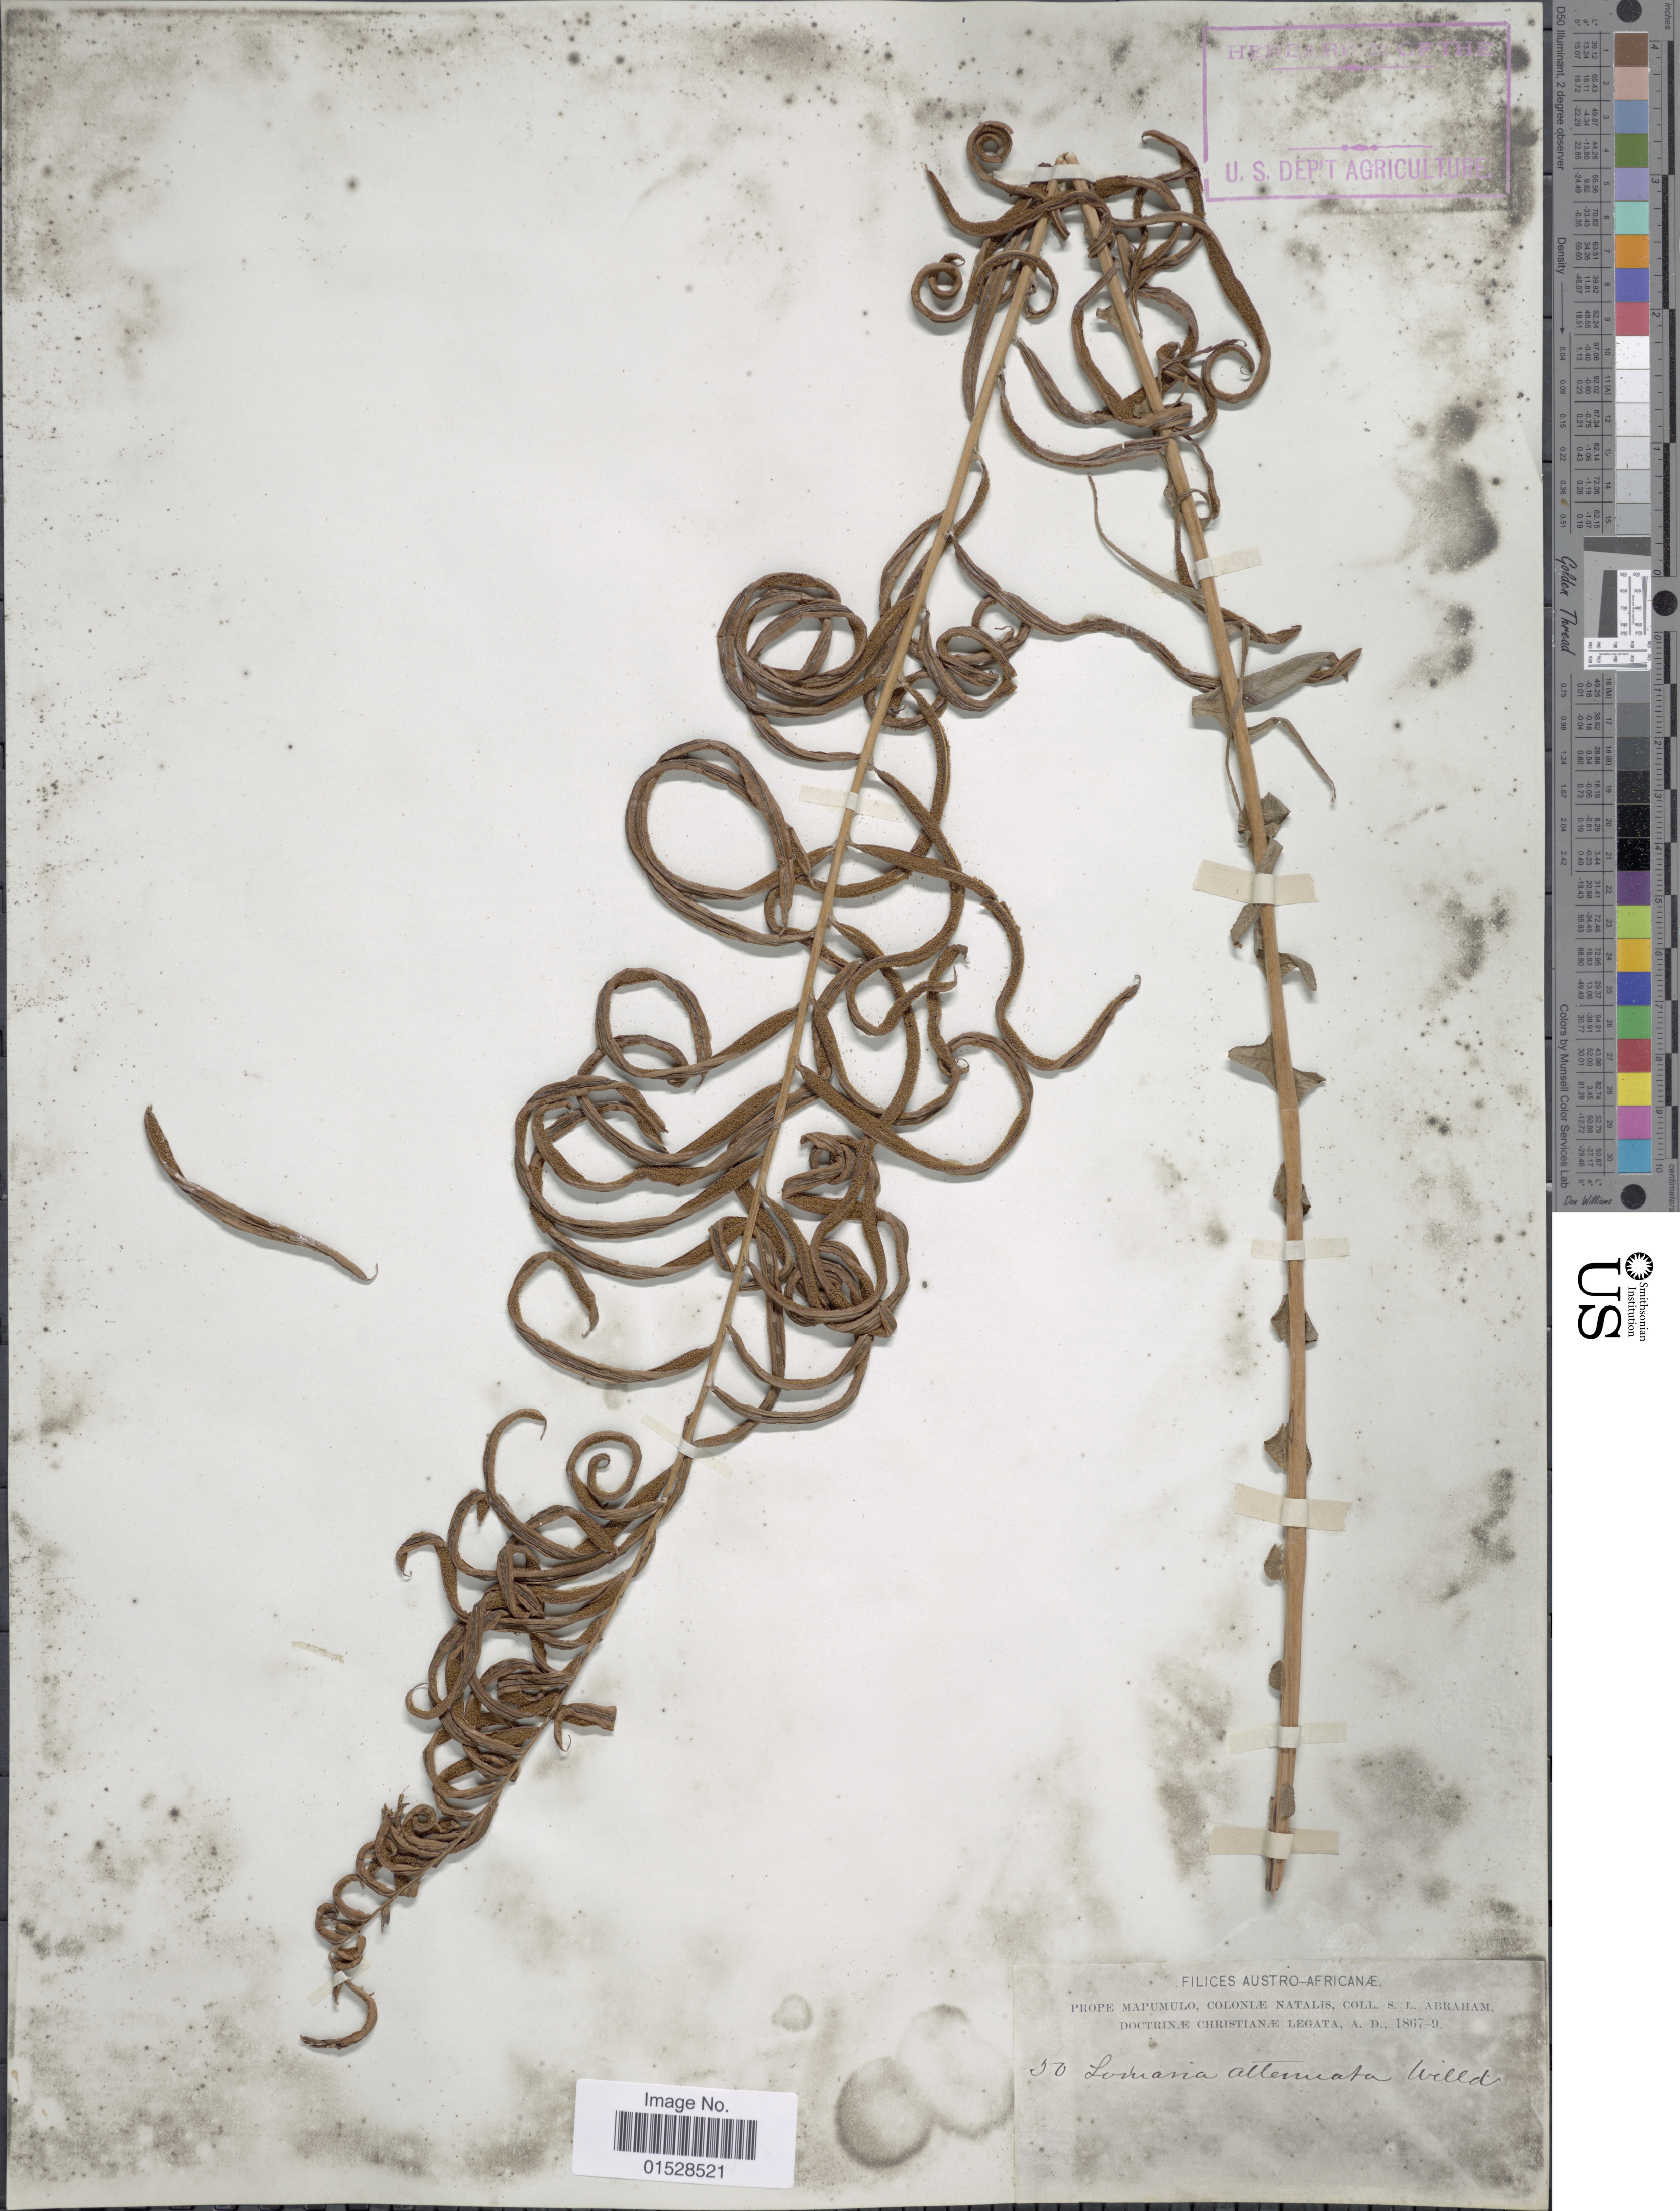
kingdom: Plantae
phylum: Tracheophyta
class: Polypodiopsida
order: Polypodiales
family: Blechnaceae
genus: Blechnum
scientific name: Blechnum attenuatum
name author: (Sw.) Mett.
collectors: S. Abraham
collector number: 50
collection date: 1867/1869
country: South Africa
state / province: KwaZulu-Natal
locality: Prope Mapumulo, coloniæ Natalis.